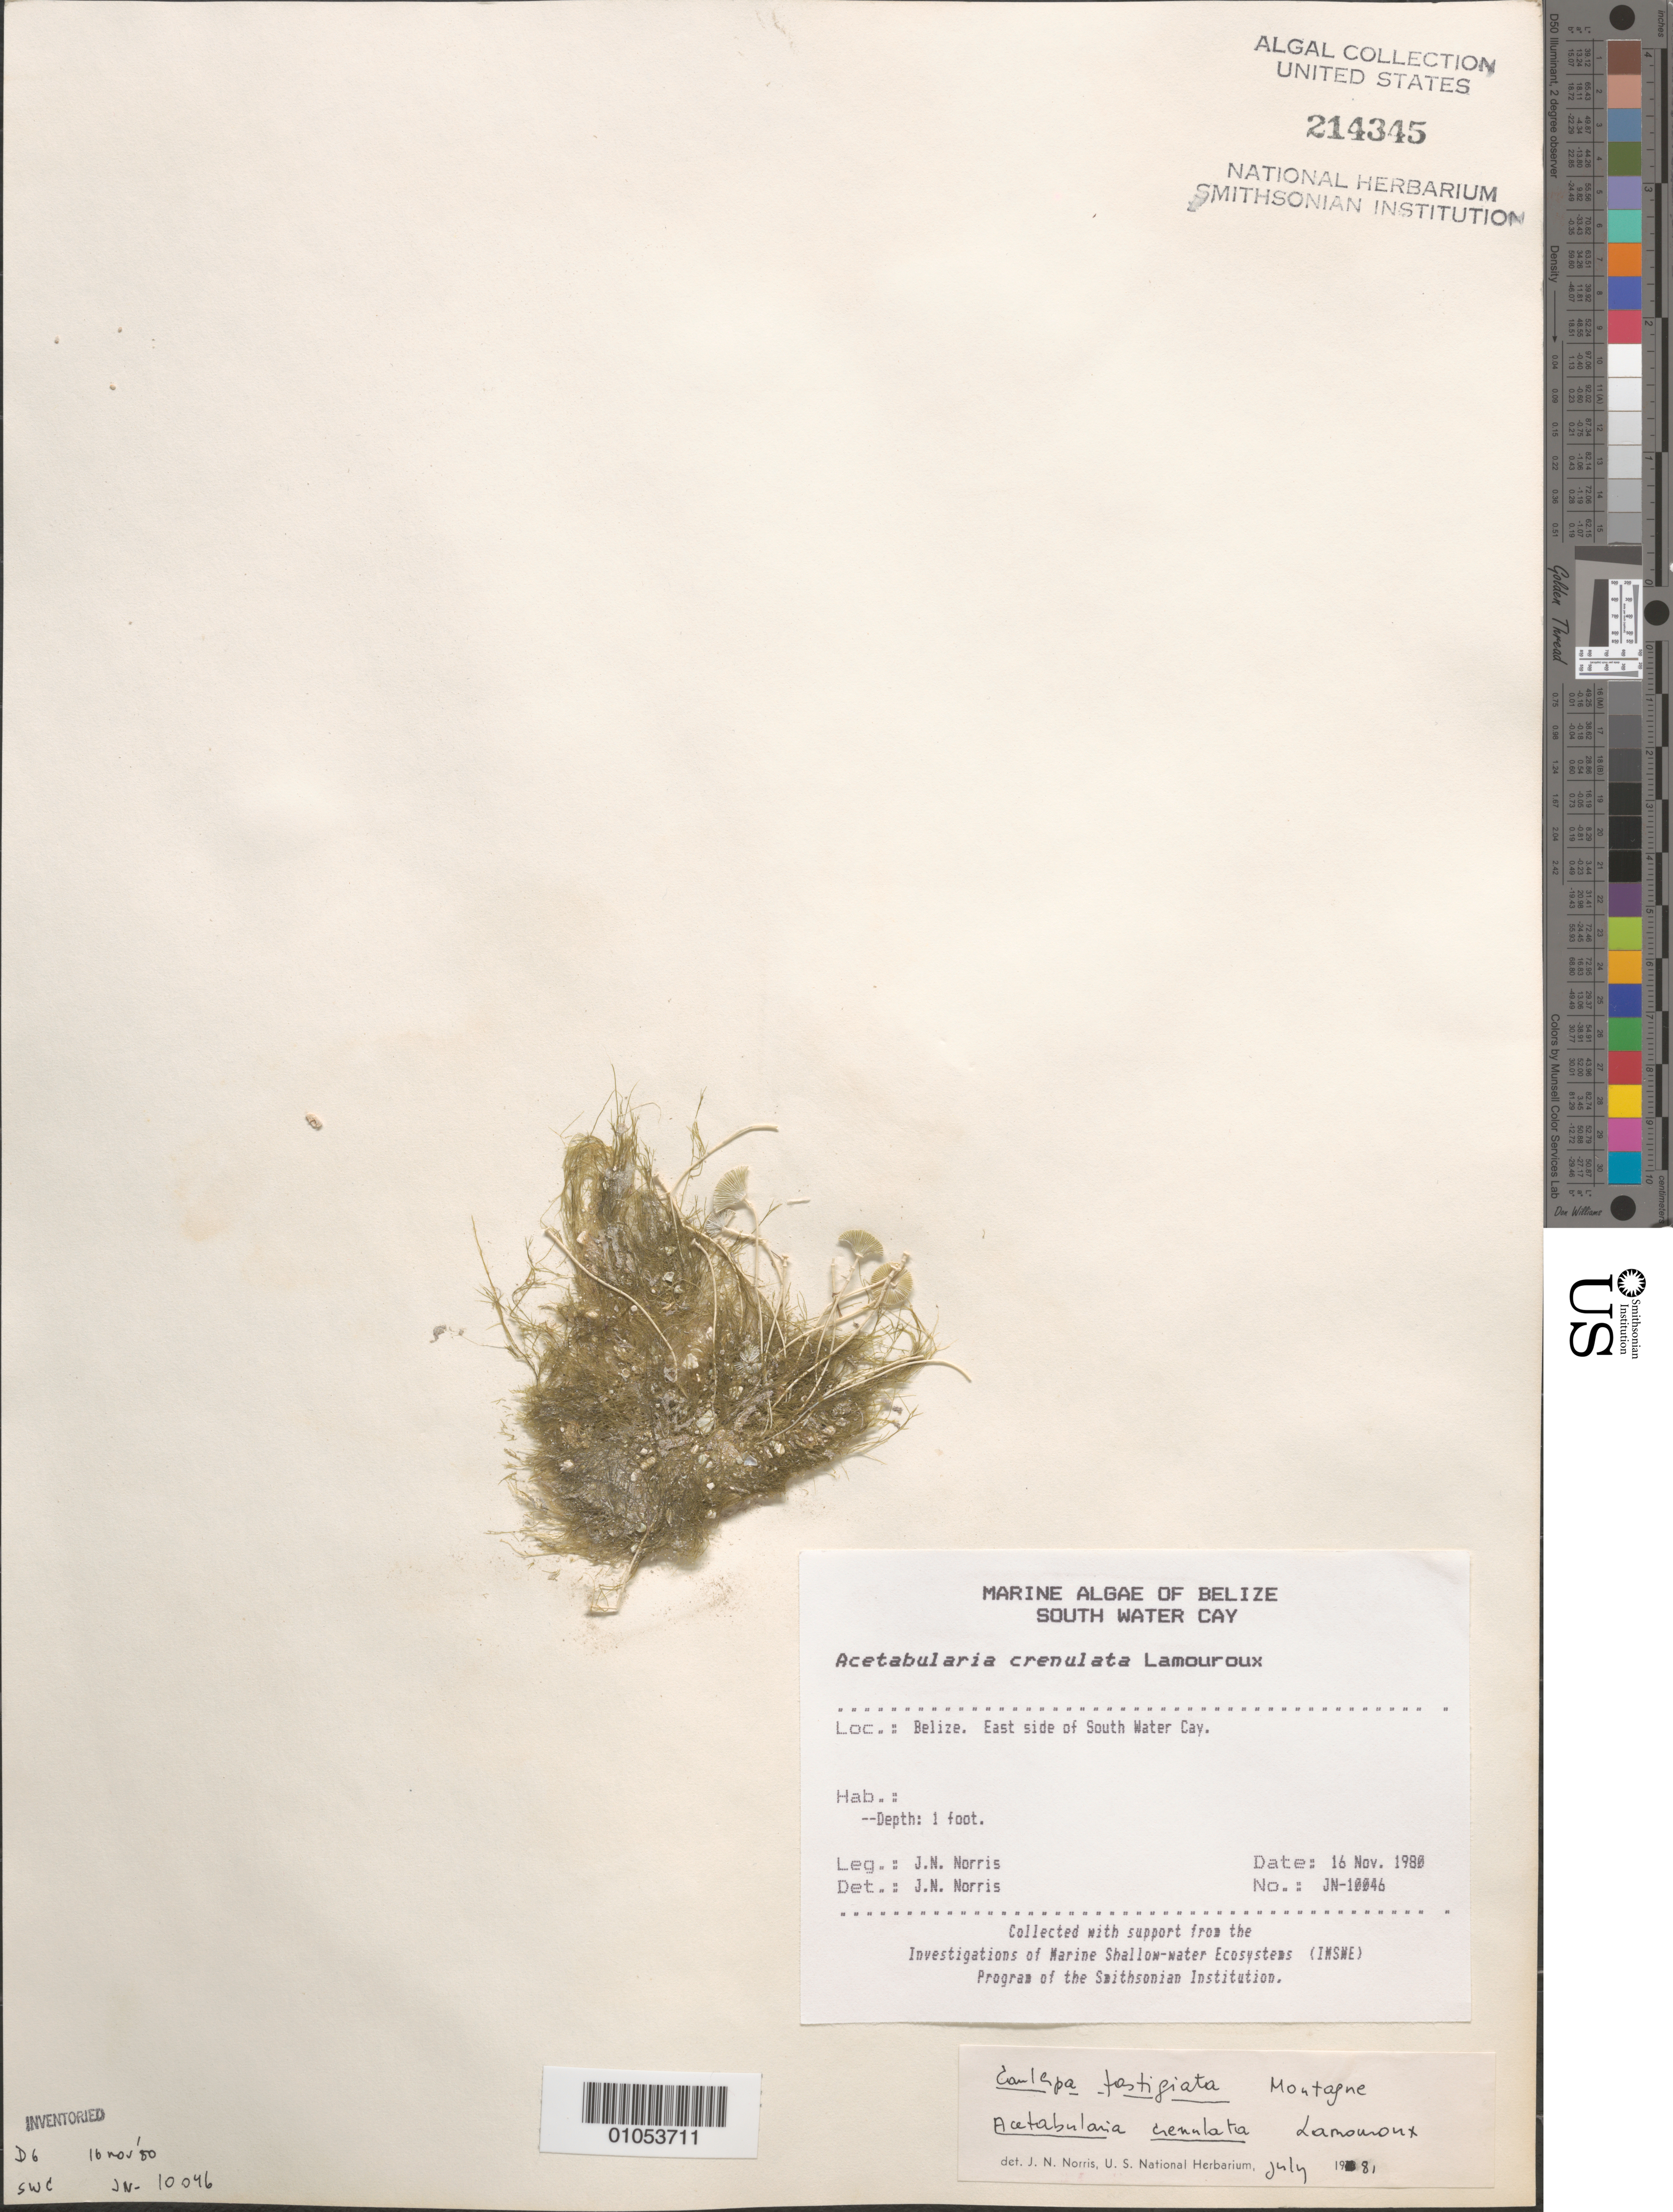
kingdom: Plantae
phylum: Chlorophyta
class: Ulvophyceae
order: Dasycladales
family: Polyphysaceae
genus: Acetabularia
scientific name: Acetabularia acetabulum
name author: J.V.Lamouroux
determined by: Norris, James N.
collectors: J. N. Norris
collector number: JN-10046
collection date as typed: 16 Nov 1980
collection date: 1980-11-16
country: Belize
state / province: Stann Creek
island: South Water Cay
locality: East side of South Water Cay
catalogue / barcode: US 214345